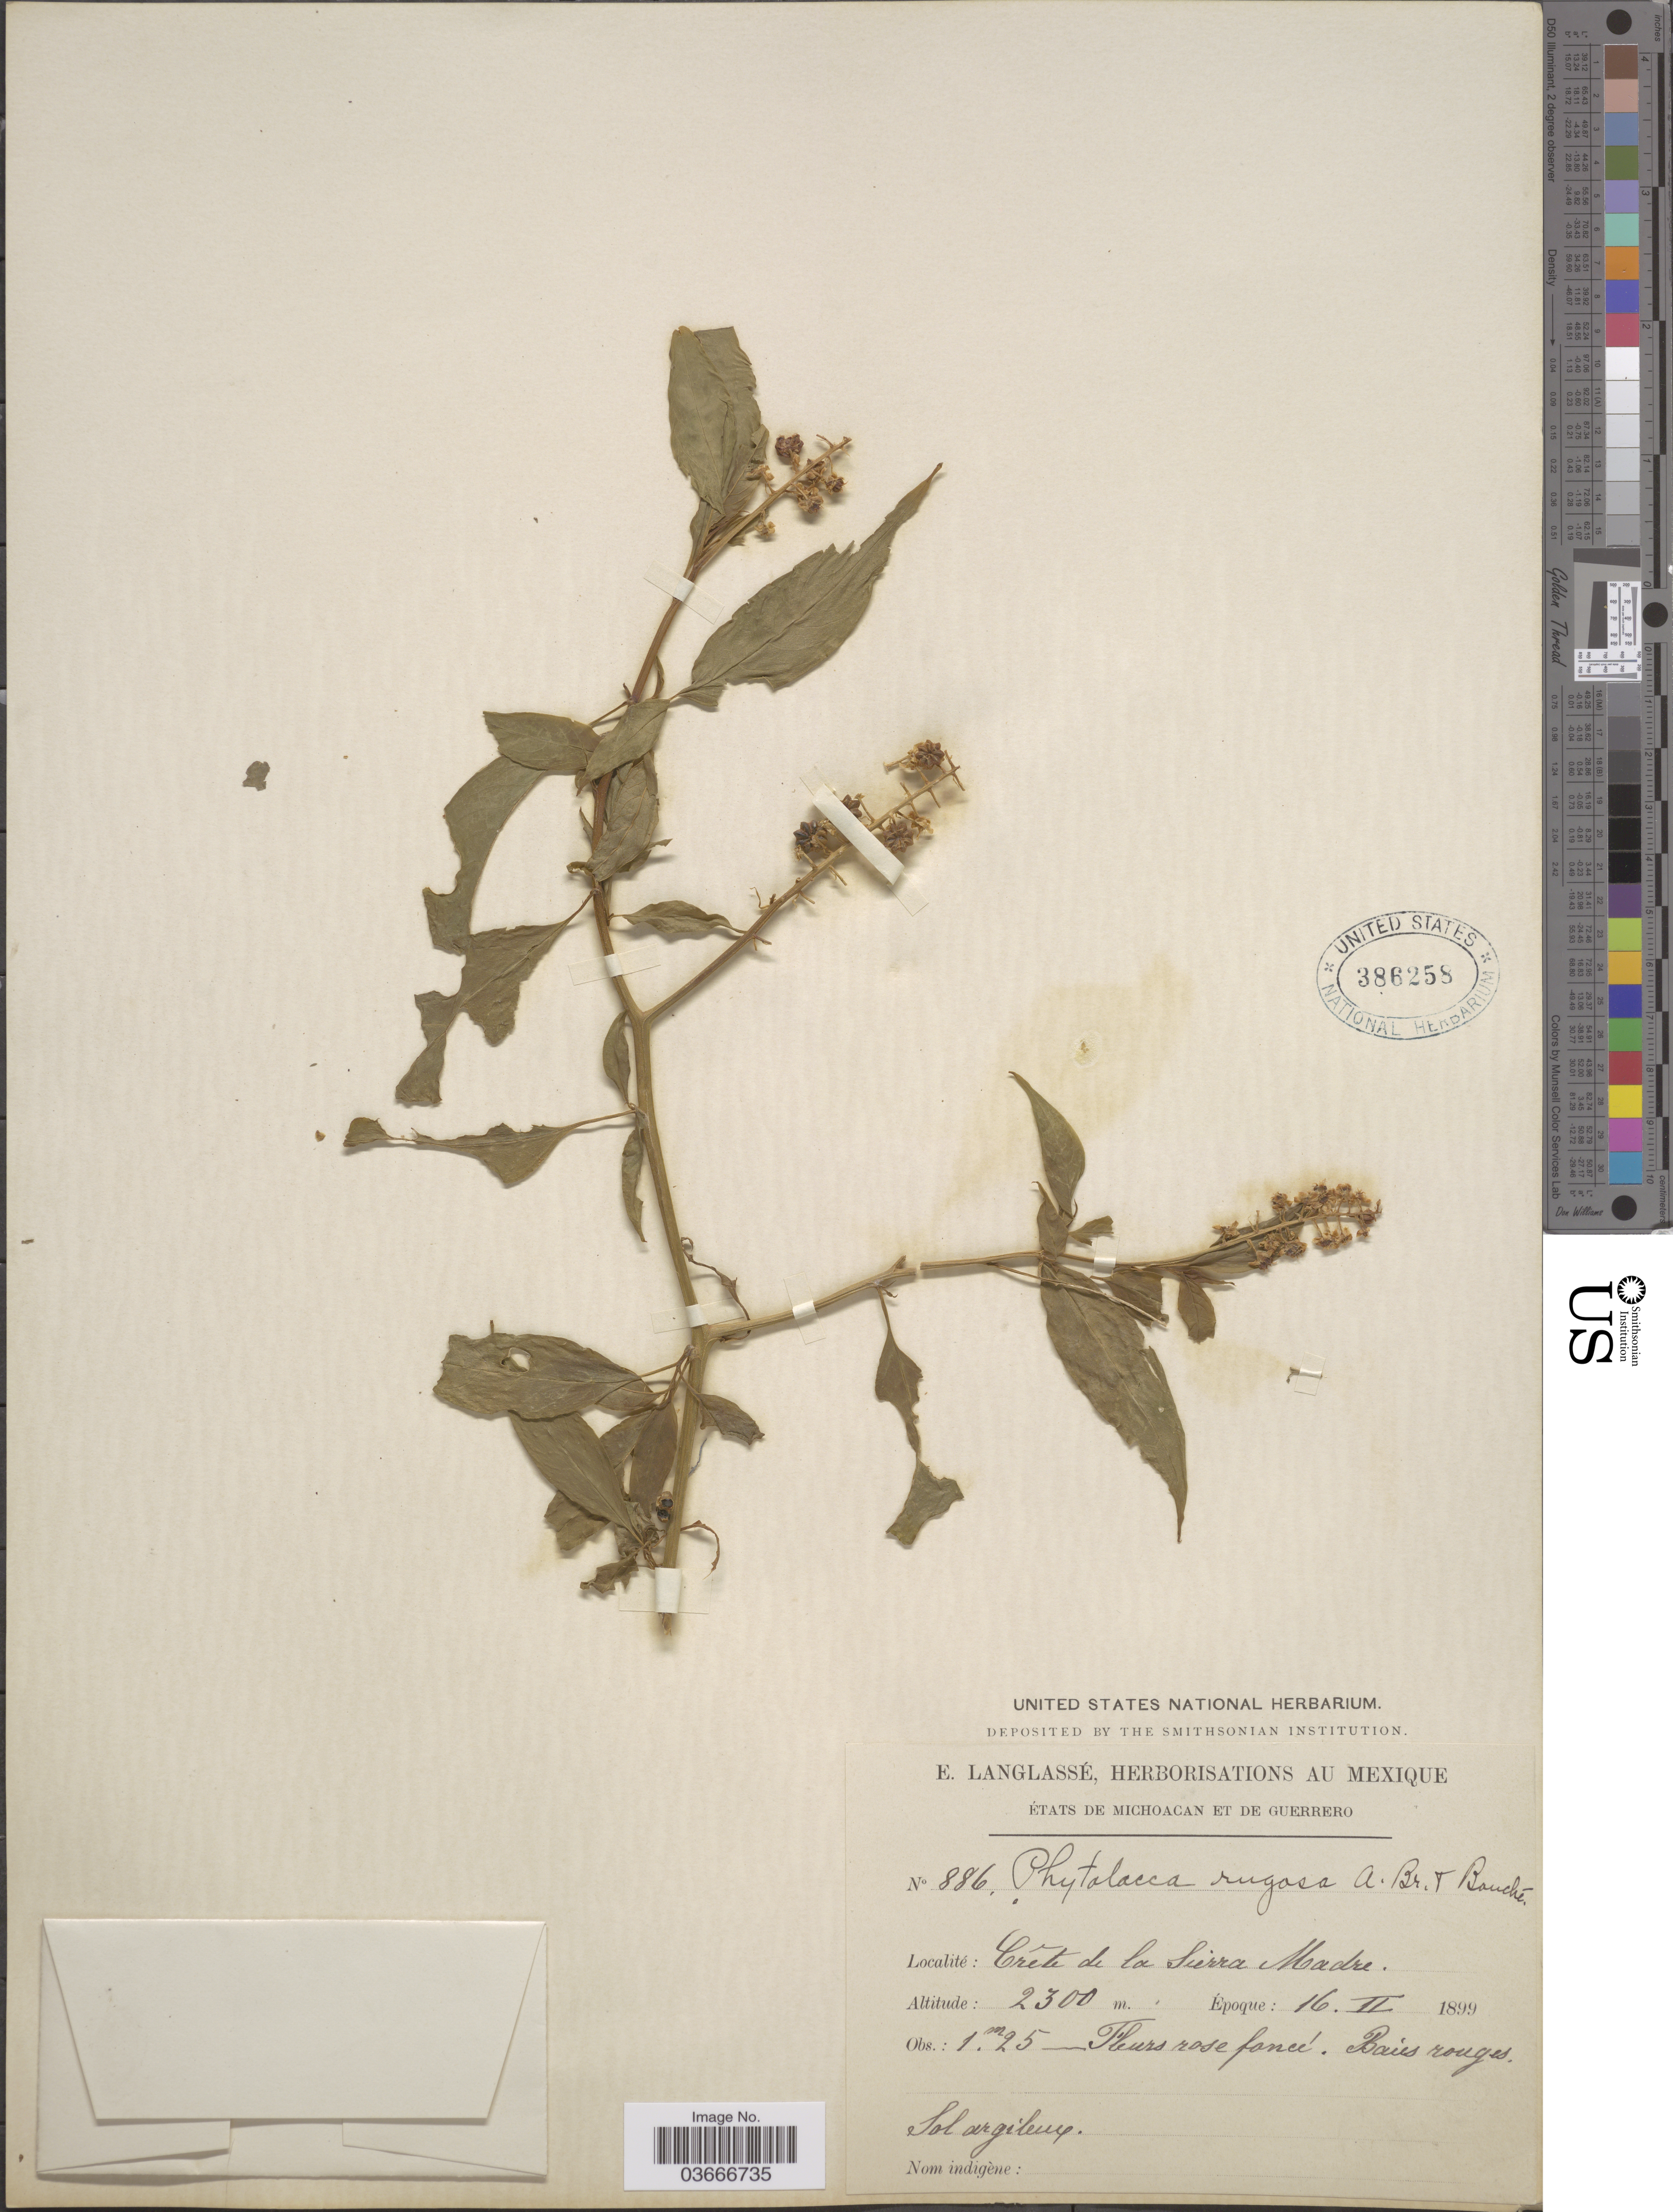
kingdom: Plantae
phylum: Tracheophyta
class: Magnoliopsida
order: Caryophyllales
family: Phytolaccaceae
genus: Phytolacca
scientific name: Phytolacca rugosa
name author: A. Braun & C.D. Bouché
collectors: E. Langlassé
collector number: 886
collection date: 1899-02-16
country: Mexico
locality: États de Michoacan et de Guerrero. Crête de la Sierra Madre.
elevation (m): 2300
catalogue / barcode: US 386258